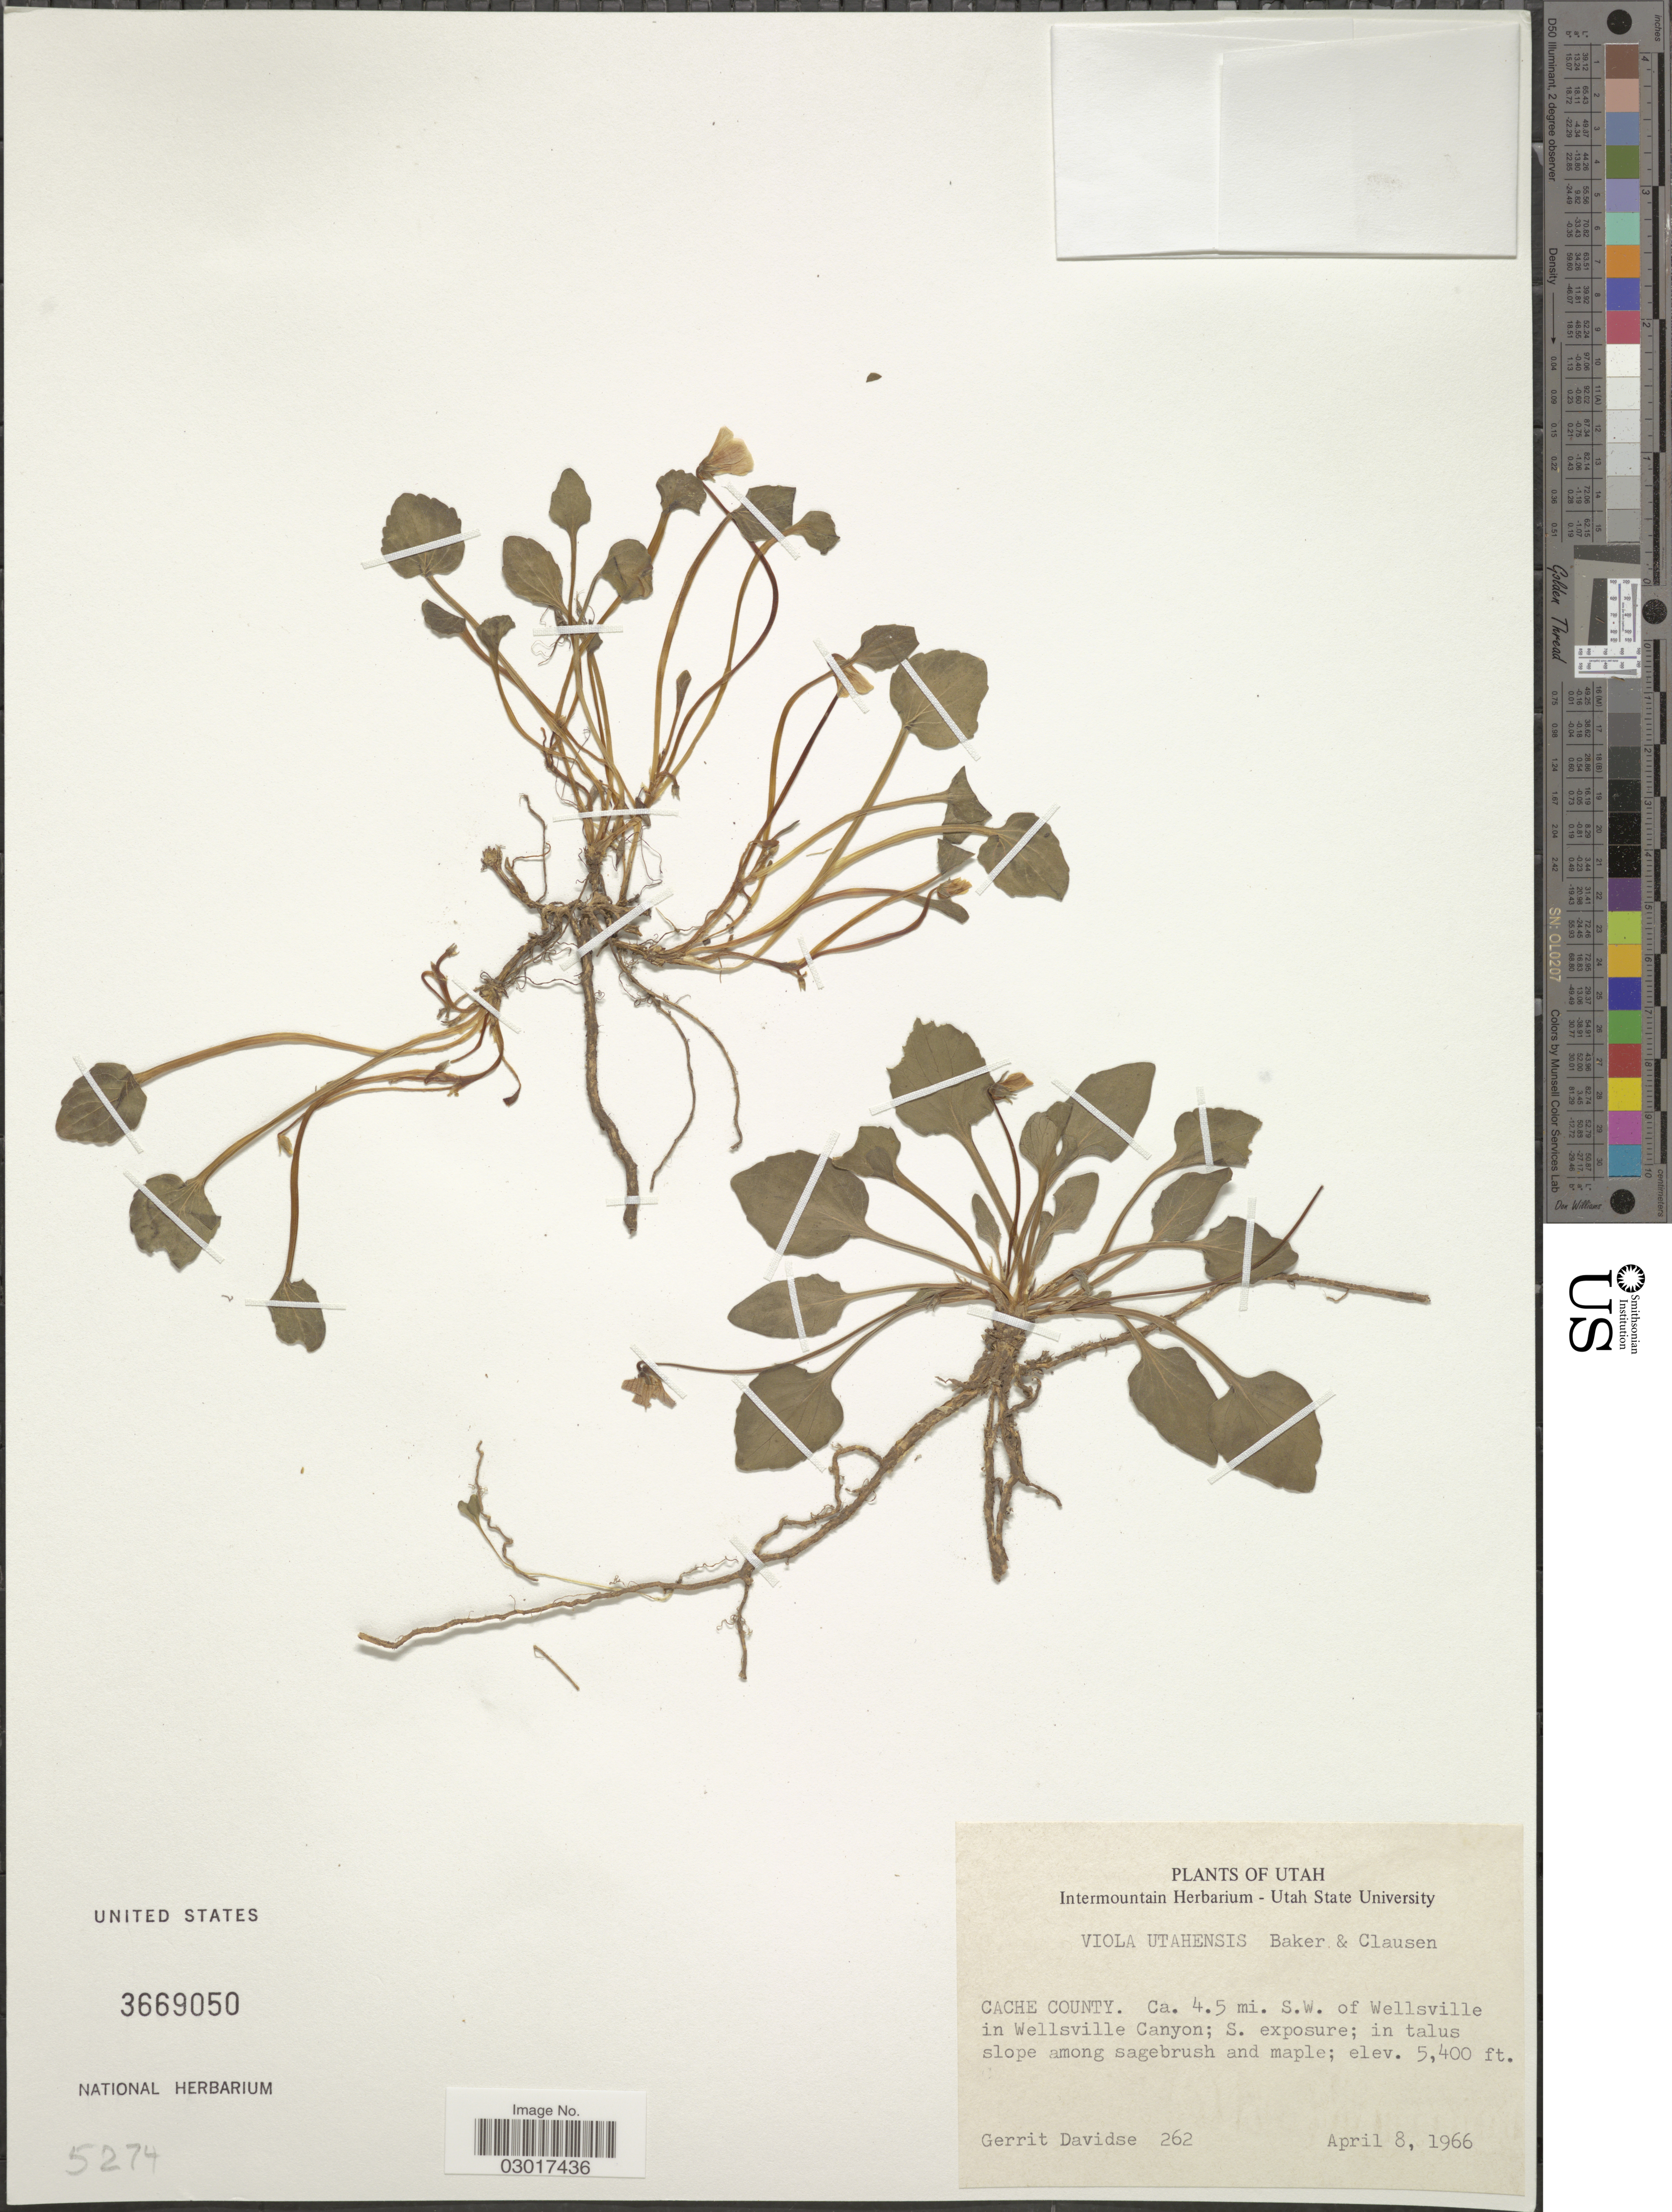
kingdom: Plantae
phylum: Tracheophyta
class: Magnoliopsida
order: Malpighiales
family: Violaceae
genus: Viola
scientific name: Viola utahensis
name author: M.S. Baker & J.C. Clausen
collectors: G. Davidse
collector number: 262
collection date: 1966-04-08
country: United States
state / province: Utah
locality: Cache Co. Ca. 4.5 mi. S.W. of Wellsville in Wellsville Canyon.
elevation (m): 1646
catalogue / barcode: US 3669050